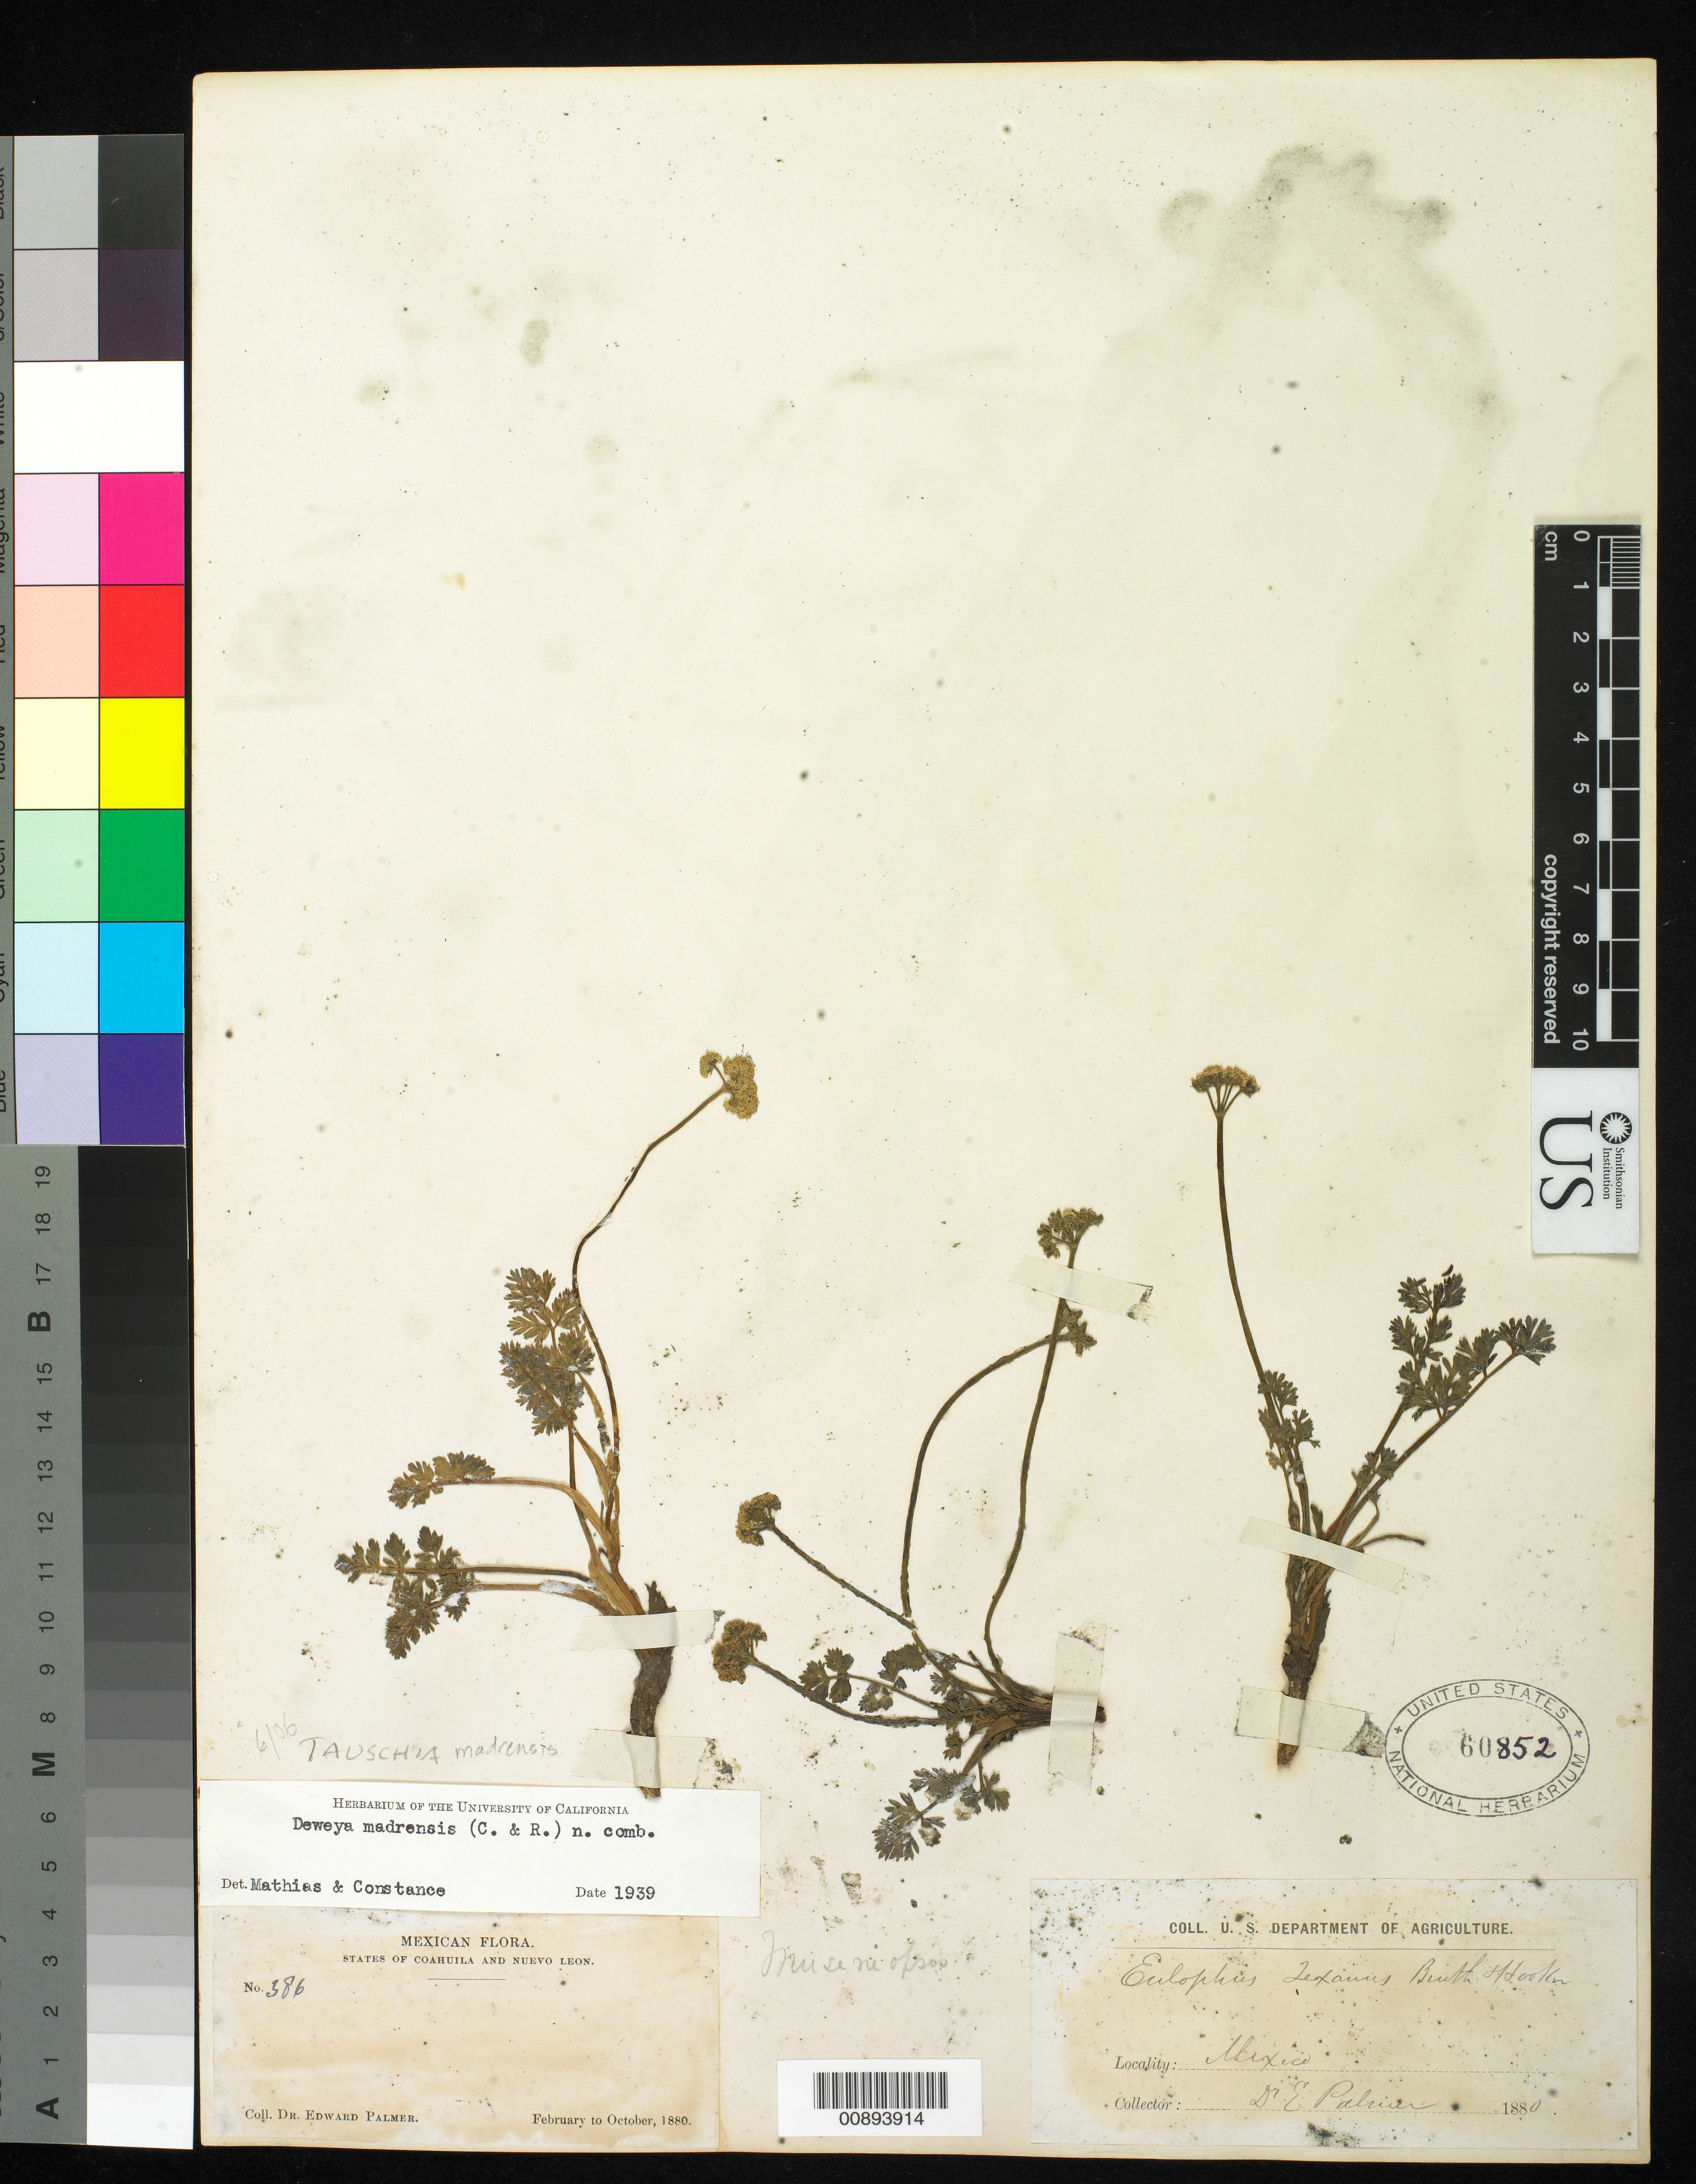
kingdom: Plantae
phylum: Tracheophyta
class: Magnoliopsida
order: Apiales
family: Apiaceae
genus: Tauschia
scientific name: Tauschia madrensis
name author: J.M. Coult. & Rose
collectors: E. Palmer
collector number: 386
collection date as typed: Feb 1880 to -- Oct 1880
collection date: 1880-02/1880-10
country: Mexico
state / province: Coahuila / Nuevo León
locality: States of Coahuila and Nuevo León.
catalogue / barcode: US 60852